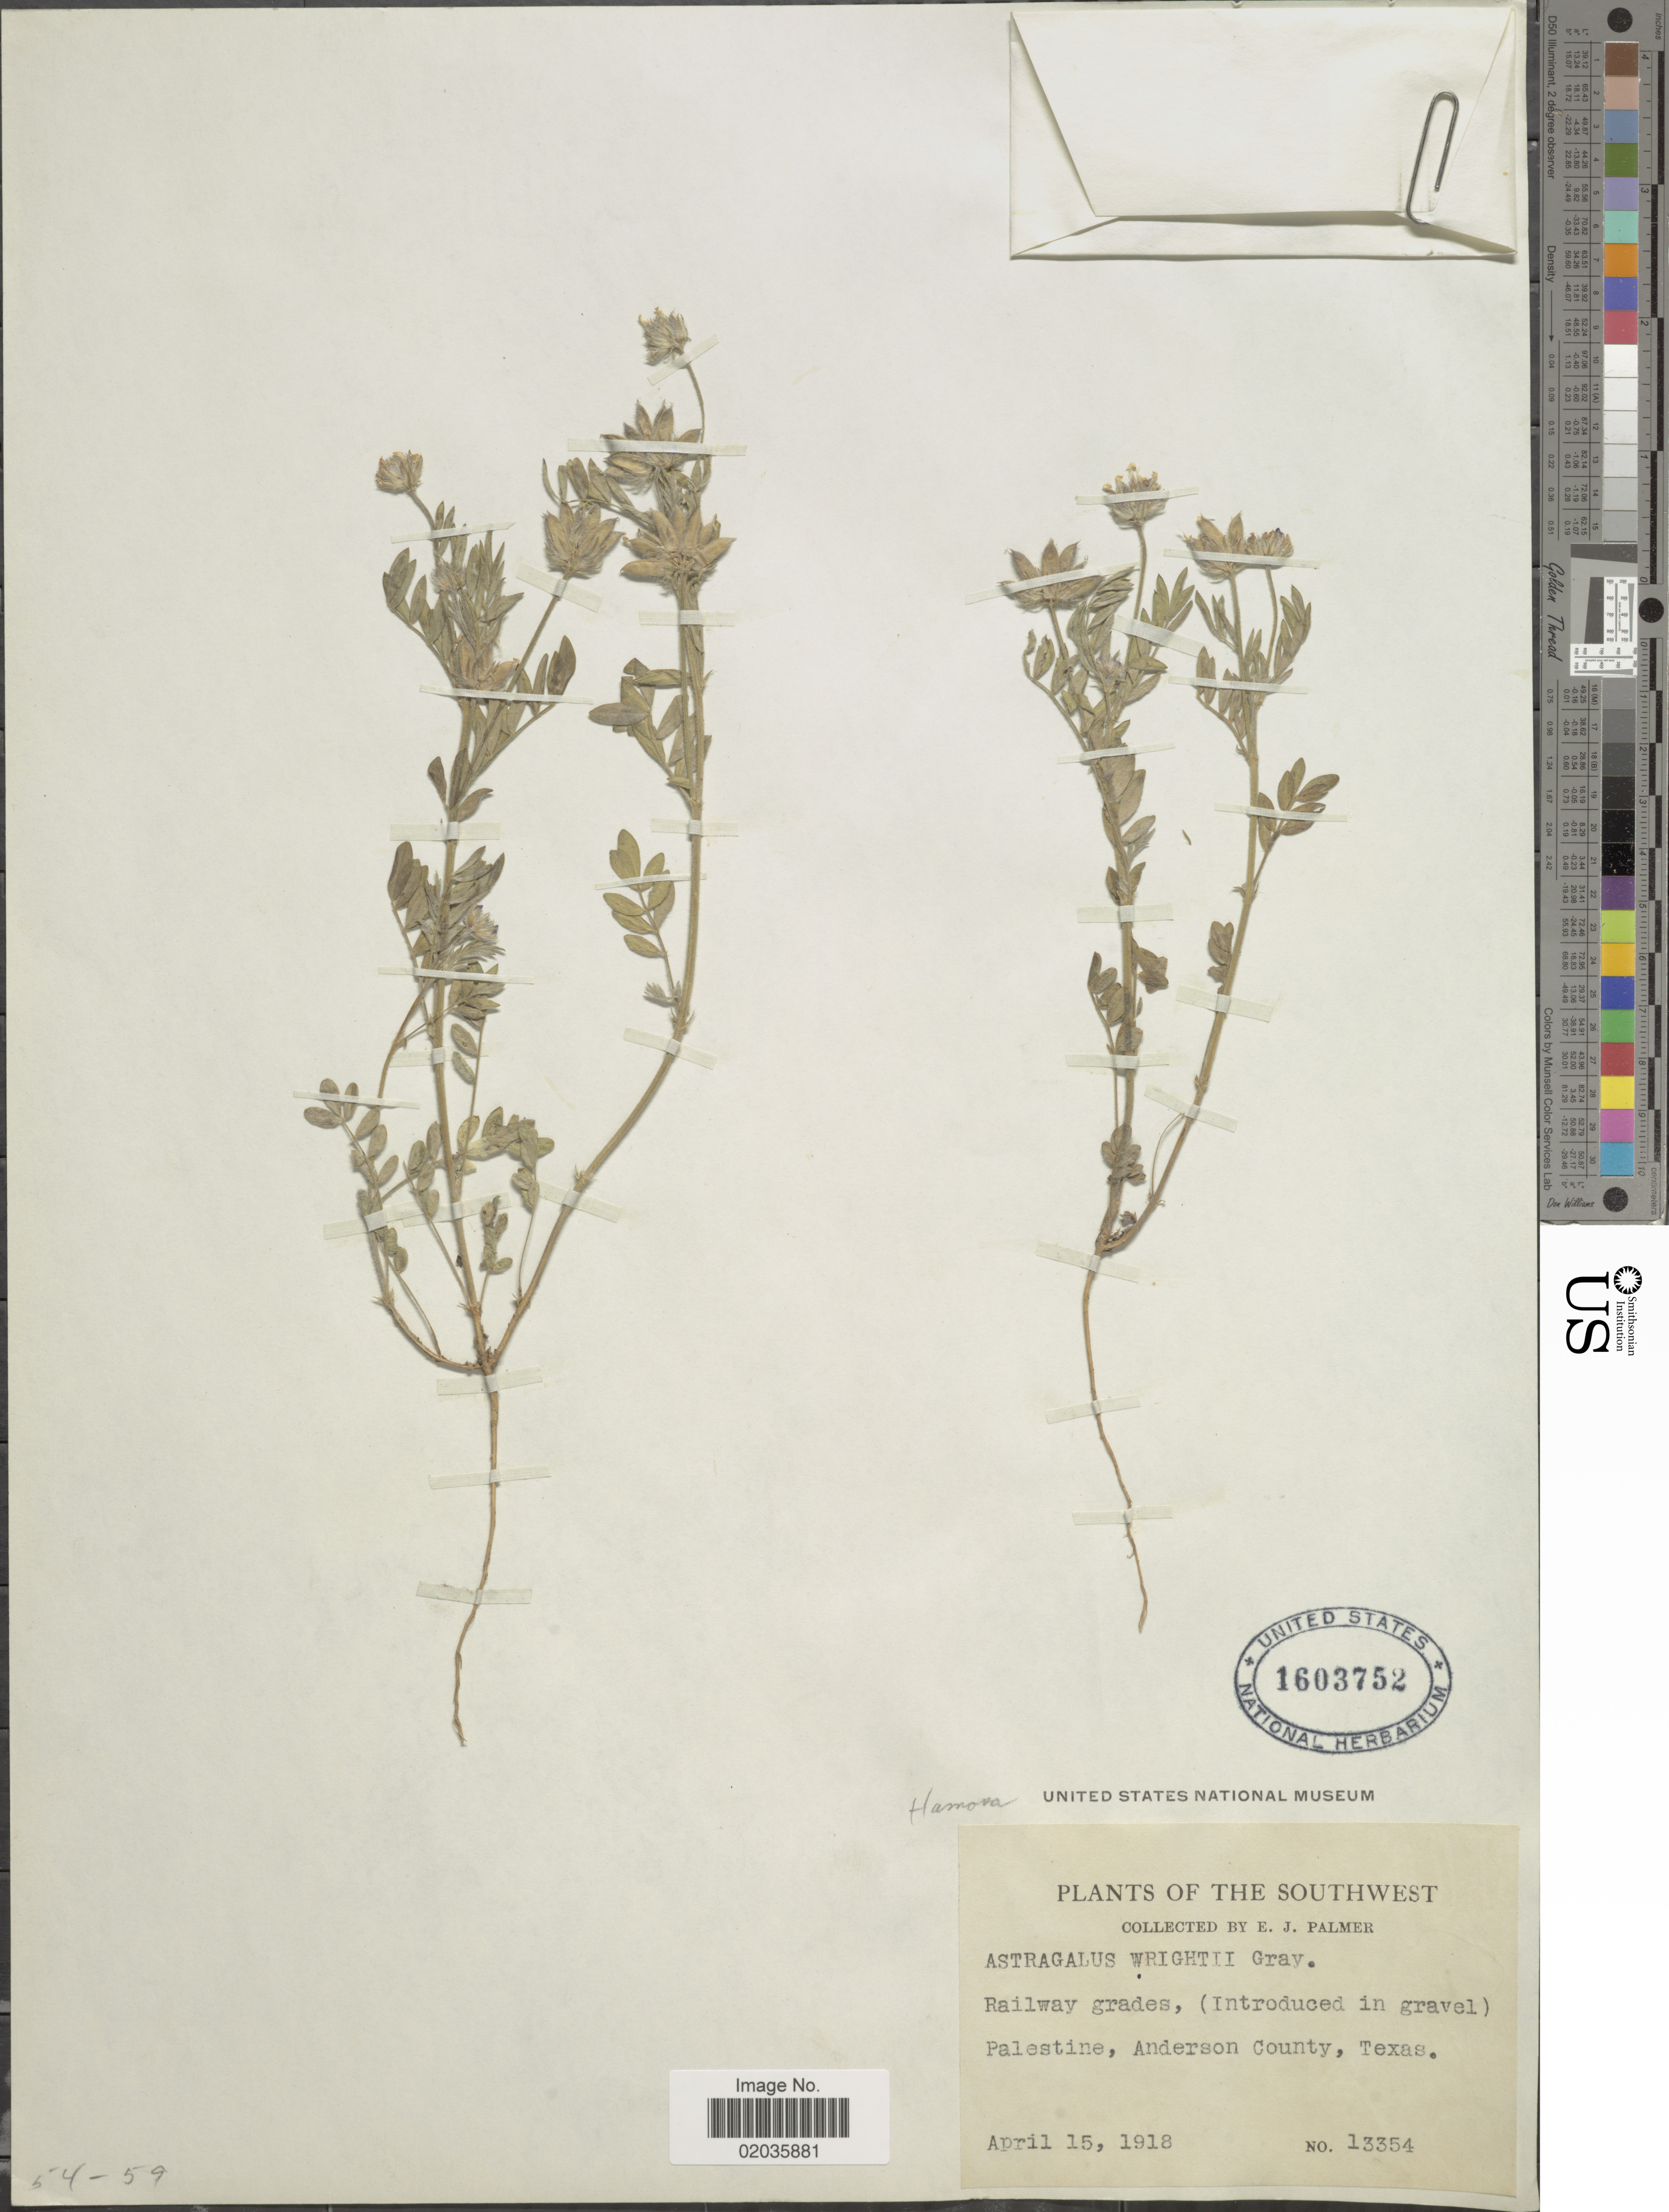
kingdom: Plantae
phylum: Tracheophyta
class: Magnoliopsida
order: Fabales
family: Fabaceae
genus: Astragalus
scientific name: Astragalus wrightii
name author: A. Gray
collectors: E. J. Palmer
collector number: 13354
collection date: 1918-04-15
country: United States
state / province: Texas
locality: Texas, Raiwlay grades, (Introduced in gravel) Palestine, Anderson County, Texas.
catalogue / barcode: US 1603752